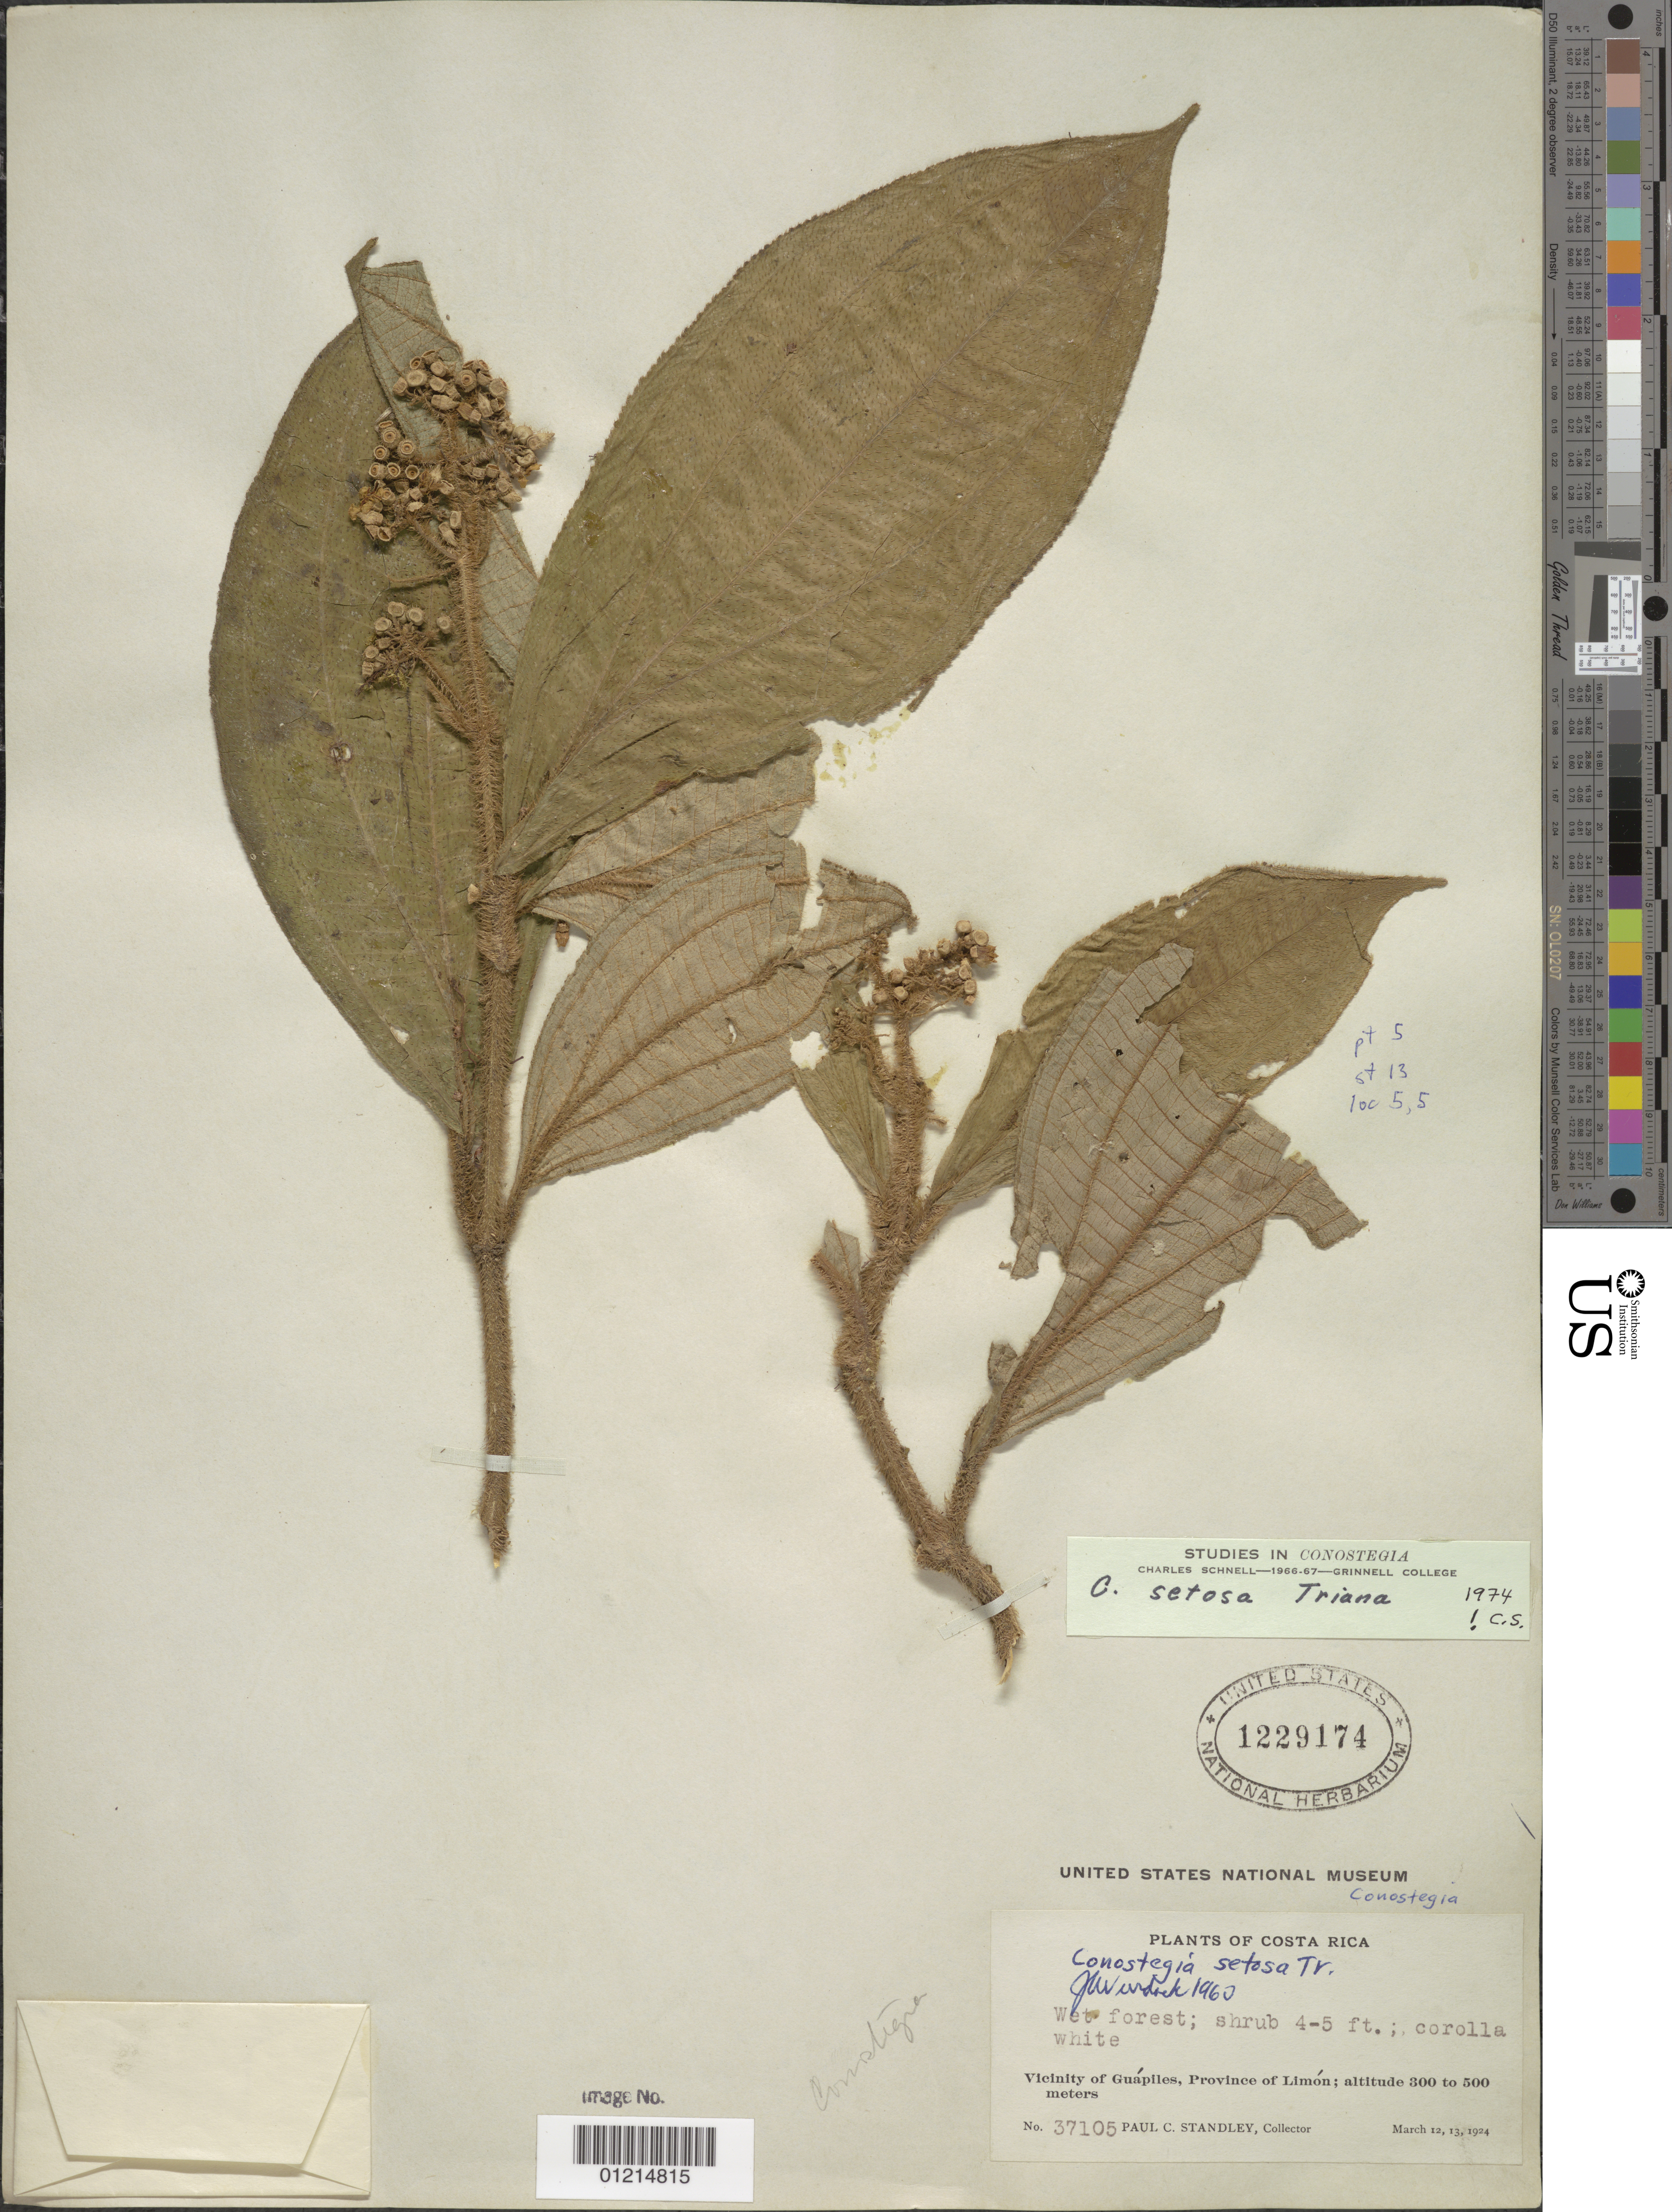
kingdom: Plantae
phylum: Tracheophyta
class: Magnoliopsida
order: Myrtales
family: Melastomataceae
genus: Conostegia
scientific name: Conostegia setosa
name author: Triana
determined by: Schnell, C. E.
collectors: P. C. Standley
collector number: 37105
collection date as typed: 12 Mar 1924 and 13 Mar 1924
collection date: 1924-03-12,1924-03-13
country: Costa Rica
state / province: Limón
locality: Vicinity of Guapiles.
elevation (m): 300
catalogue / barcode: US 1229174